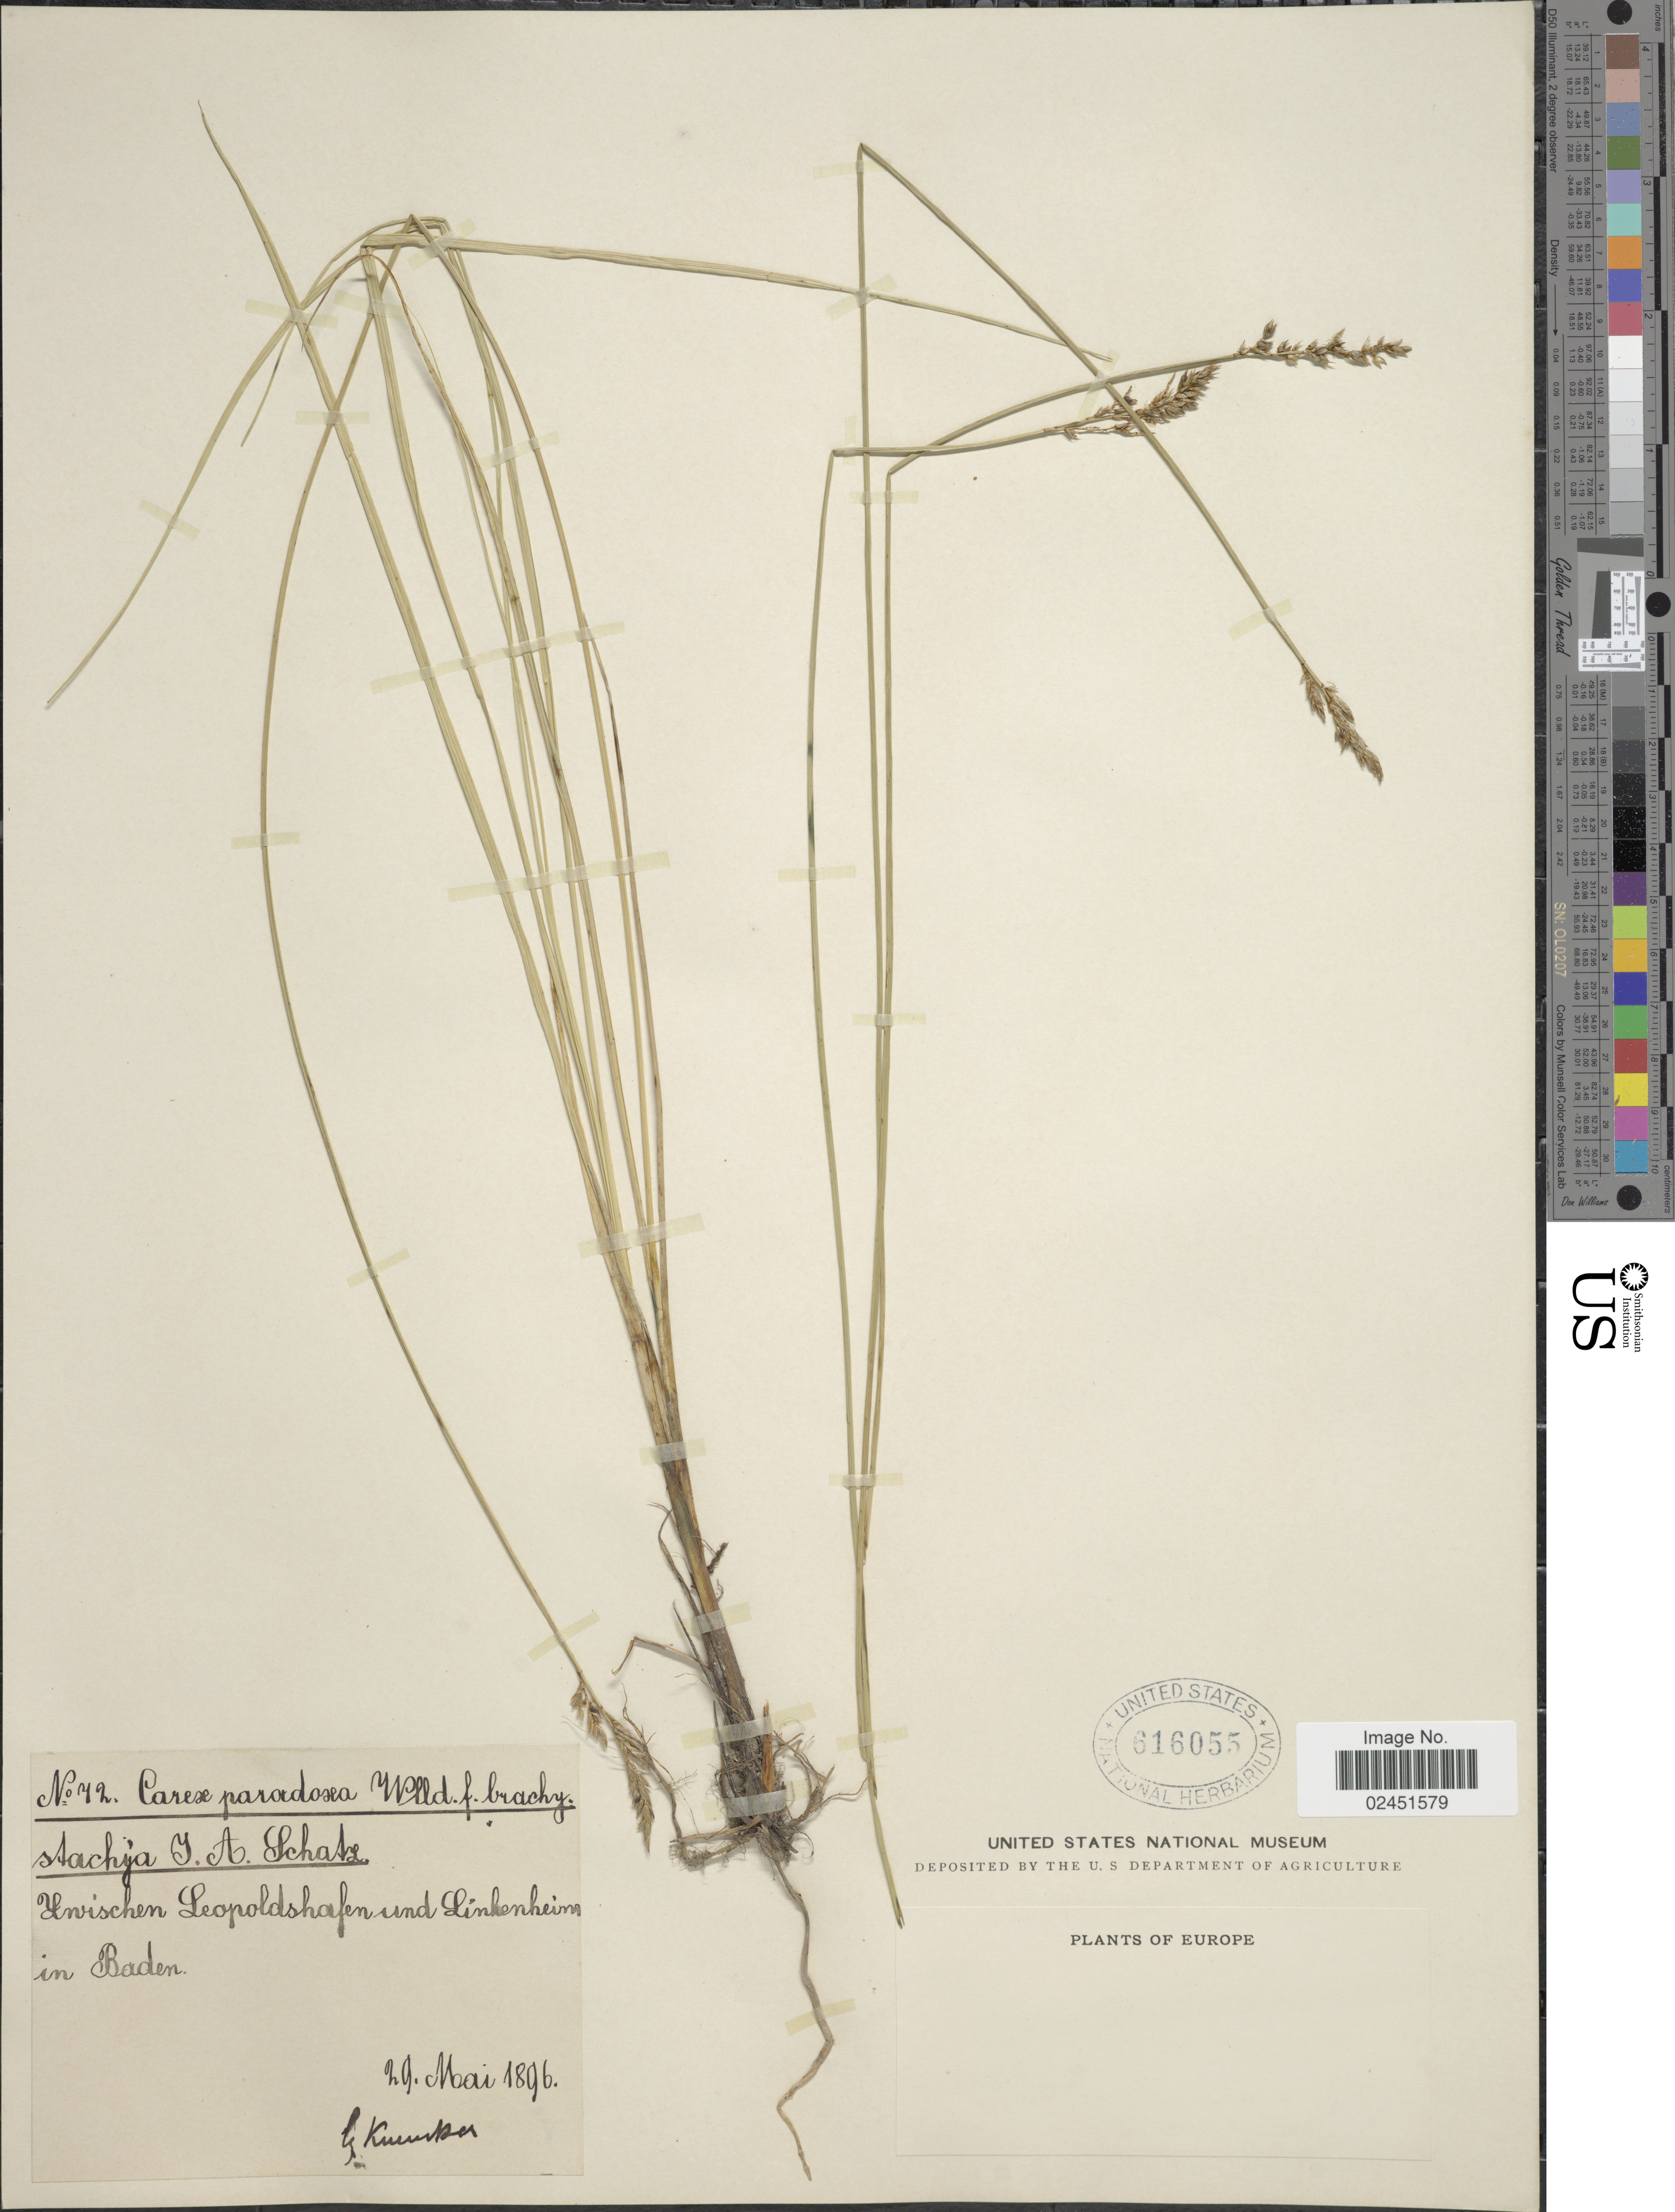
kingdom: Plantae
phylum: Tracheophyta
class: Liliopsida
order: Poales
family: Cyperaceae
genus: Carex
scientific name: Carex appropinquata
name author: Schumach.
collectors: J. Kneucker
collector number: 72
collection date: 1896-05-29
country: Germany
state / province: Baden-Württemberg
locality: Zwischen Leopoldshafen und Linkenheim in Baden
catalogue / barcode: US 616055